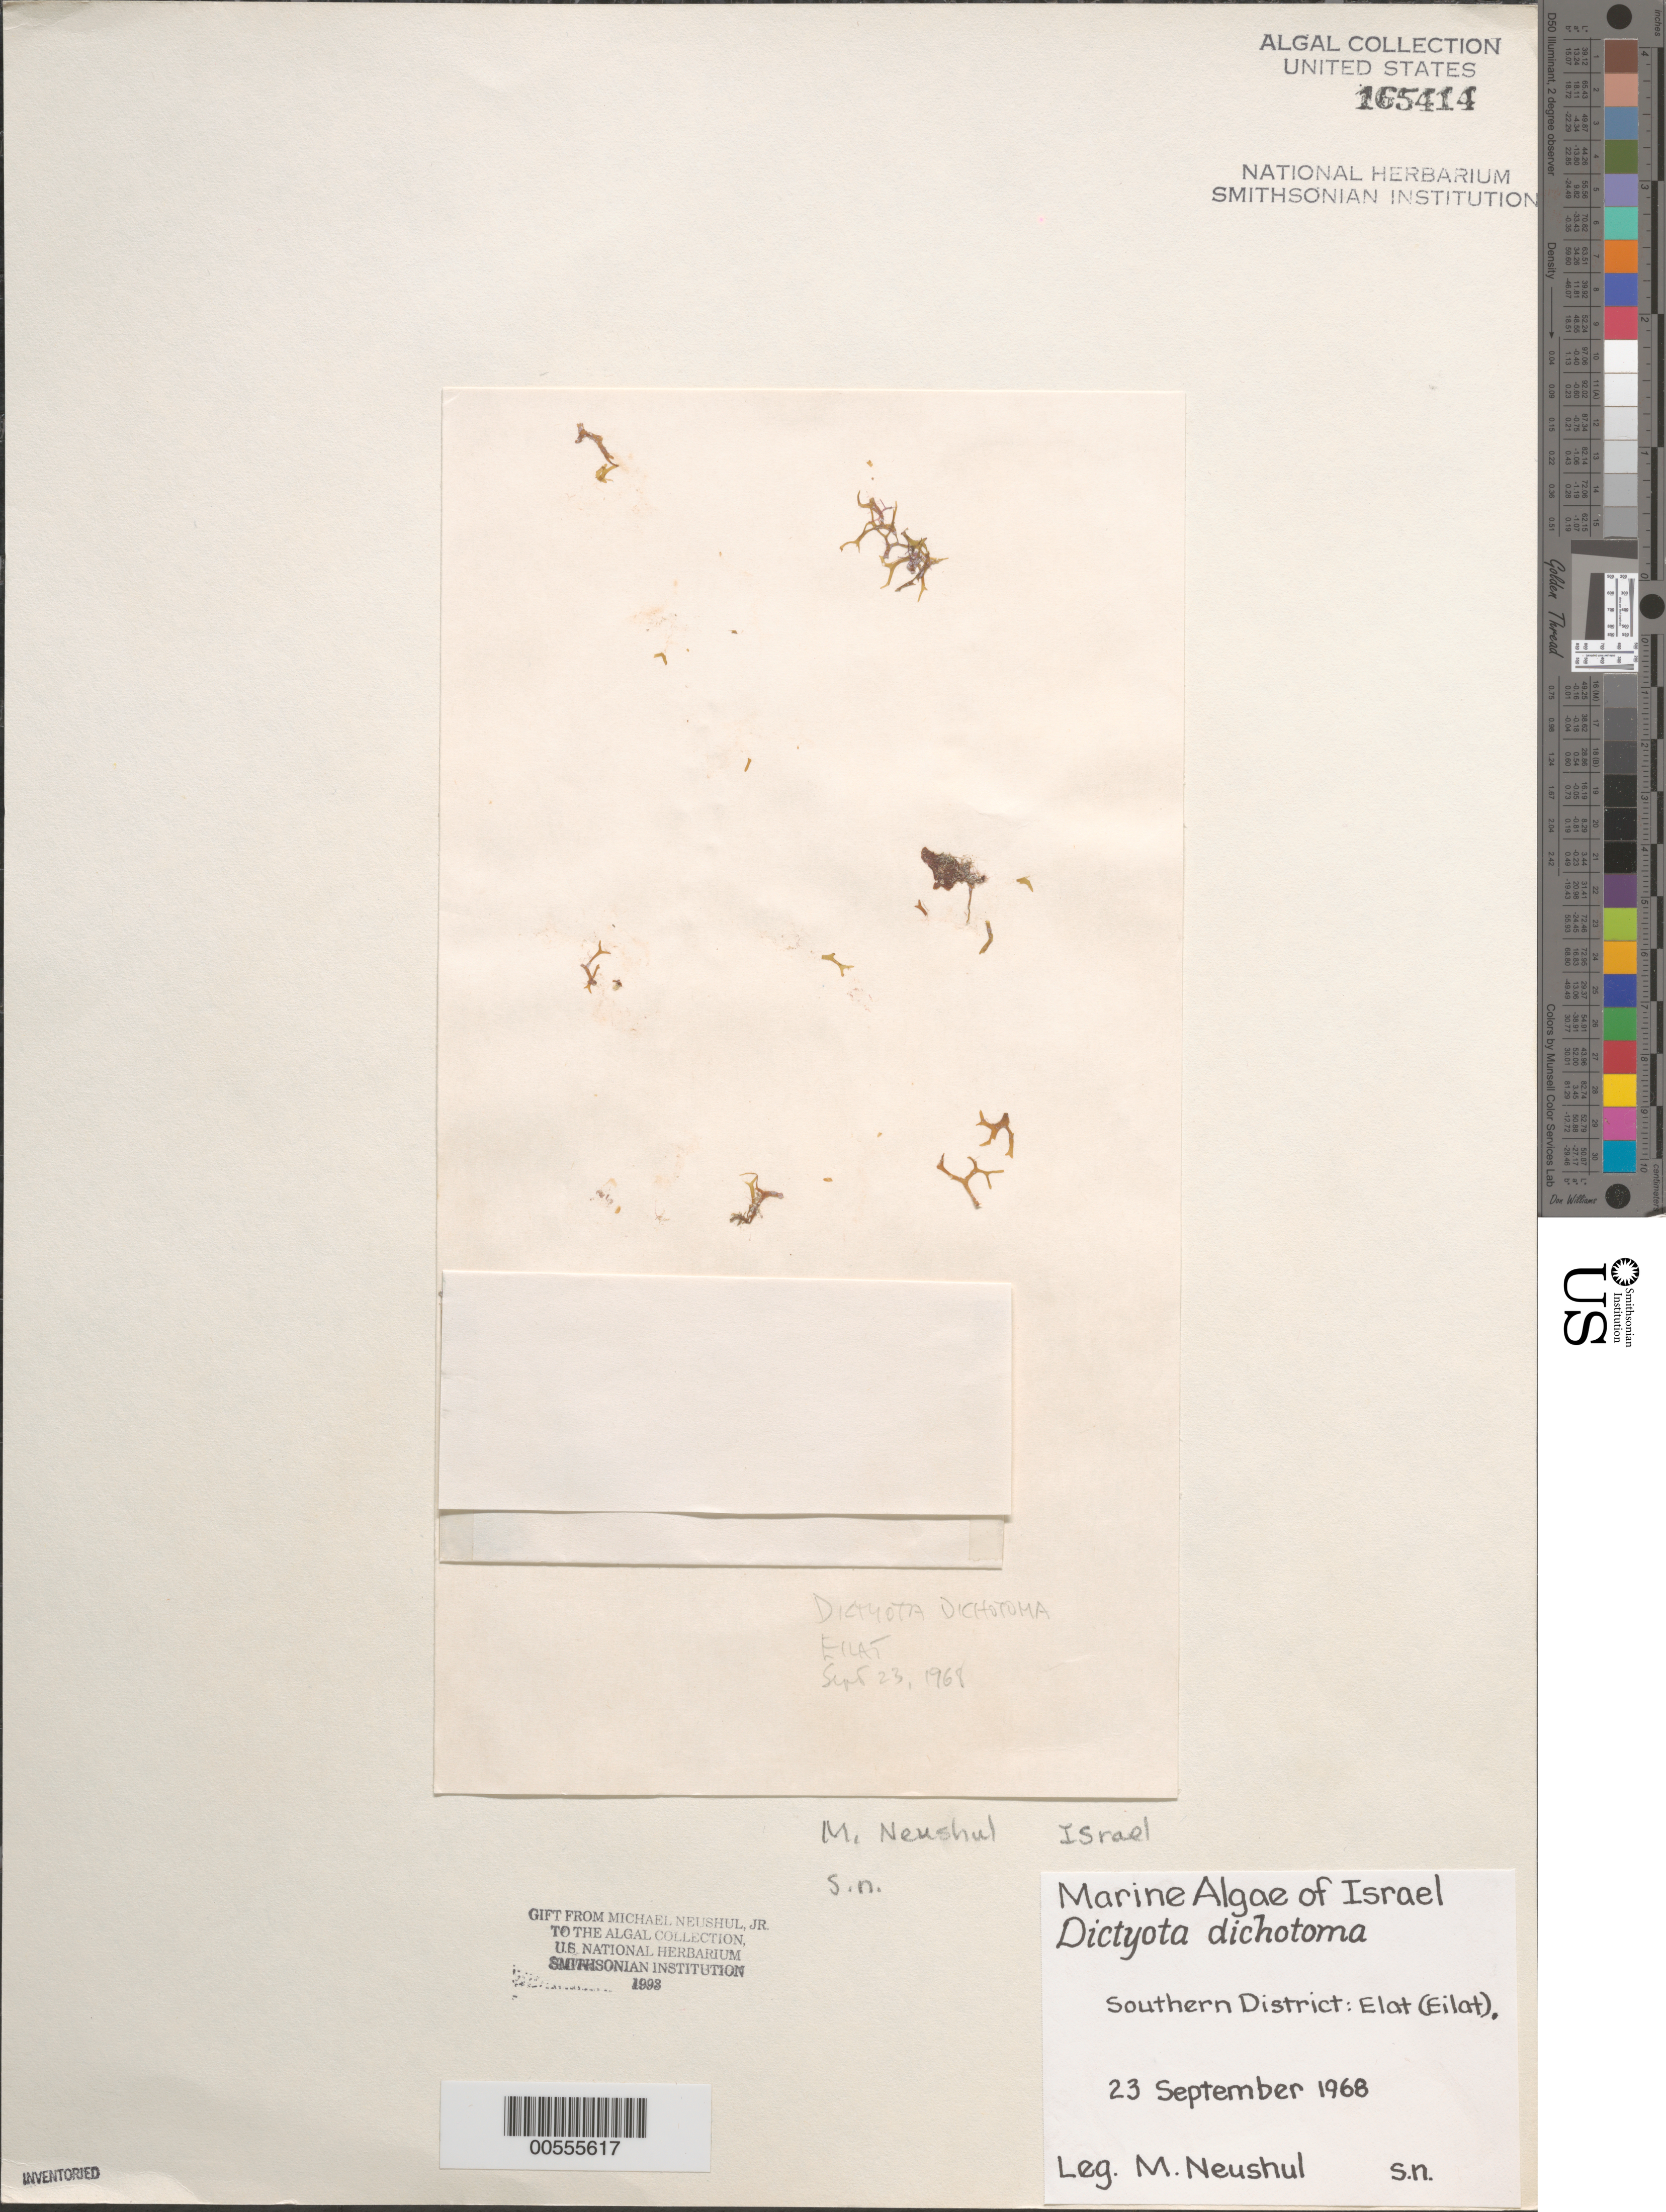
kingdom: Chromista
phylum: Ochrophyta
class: Phaeophyceae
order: Dictyotales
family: Dictyotaceae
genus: Dictyota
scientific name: Dictyota dichotoma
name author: (Huds.) J.V.Lamouroux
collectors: M. Neushul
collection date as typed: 23 Sep 1968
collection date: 1968-09-23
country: Israel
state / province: Southern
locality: Elat (Eilat)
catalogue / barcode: US 165414